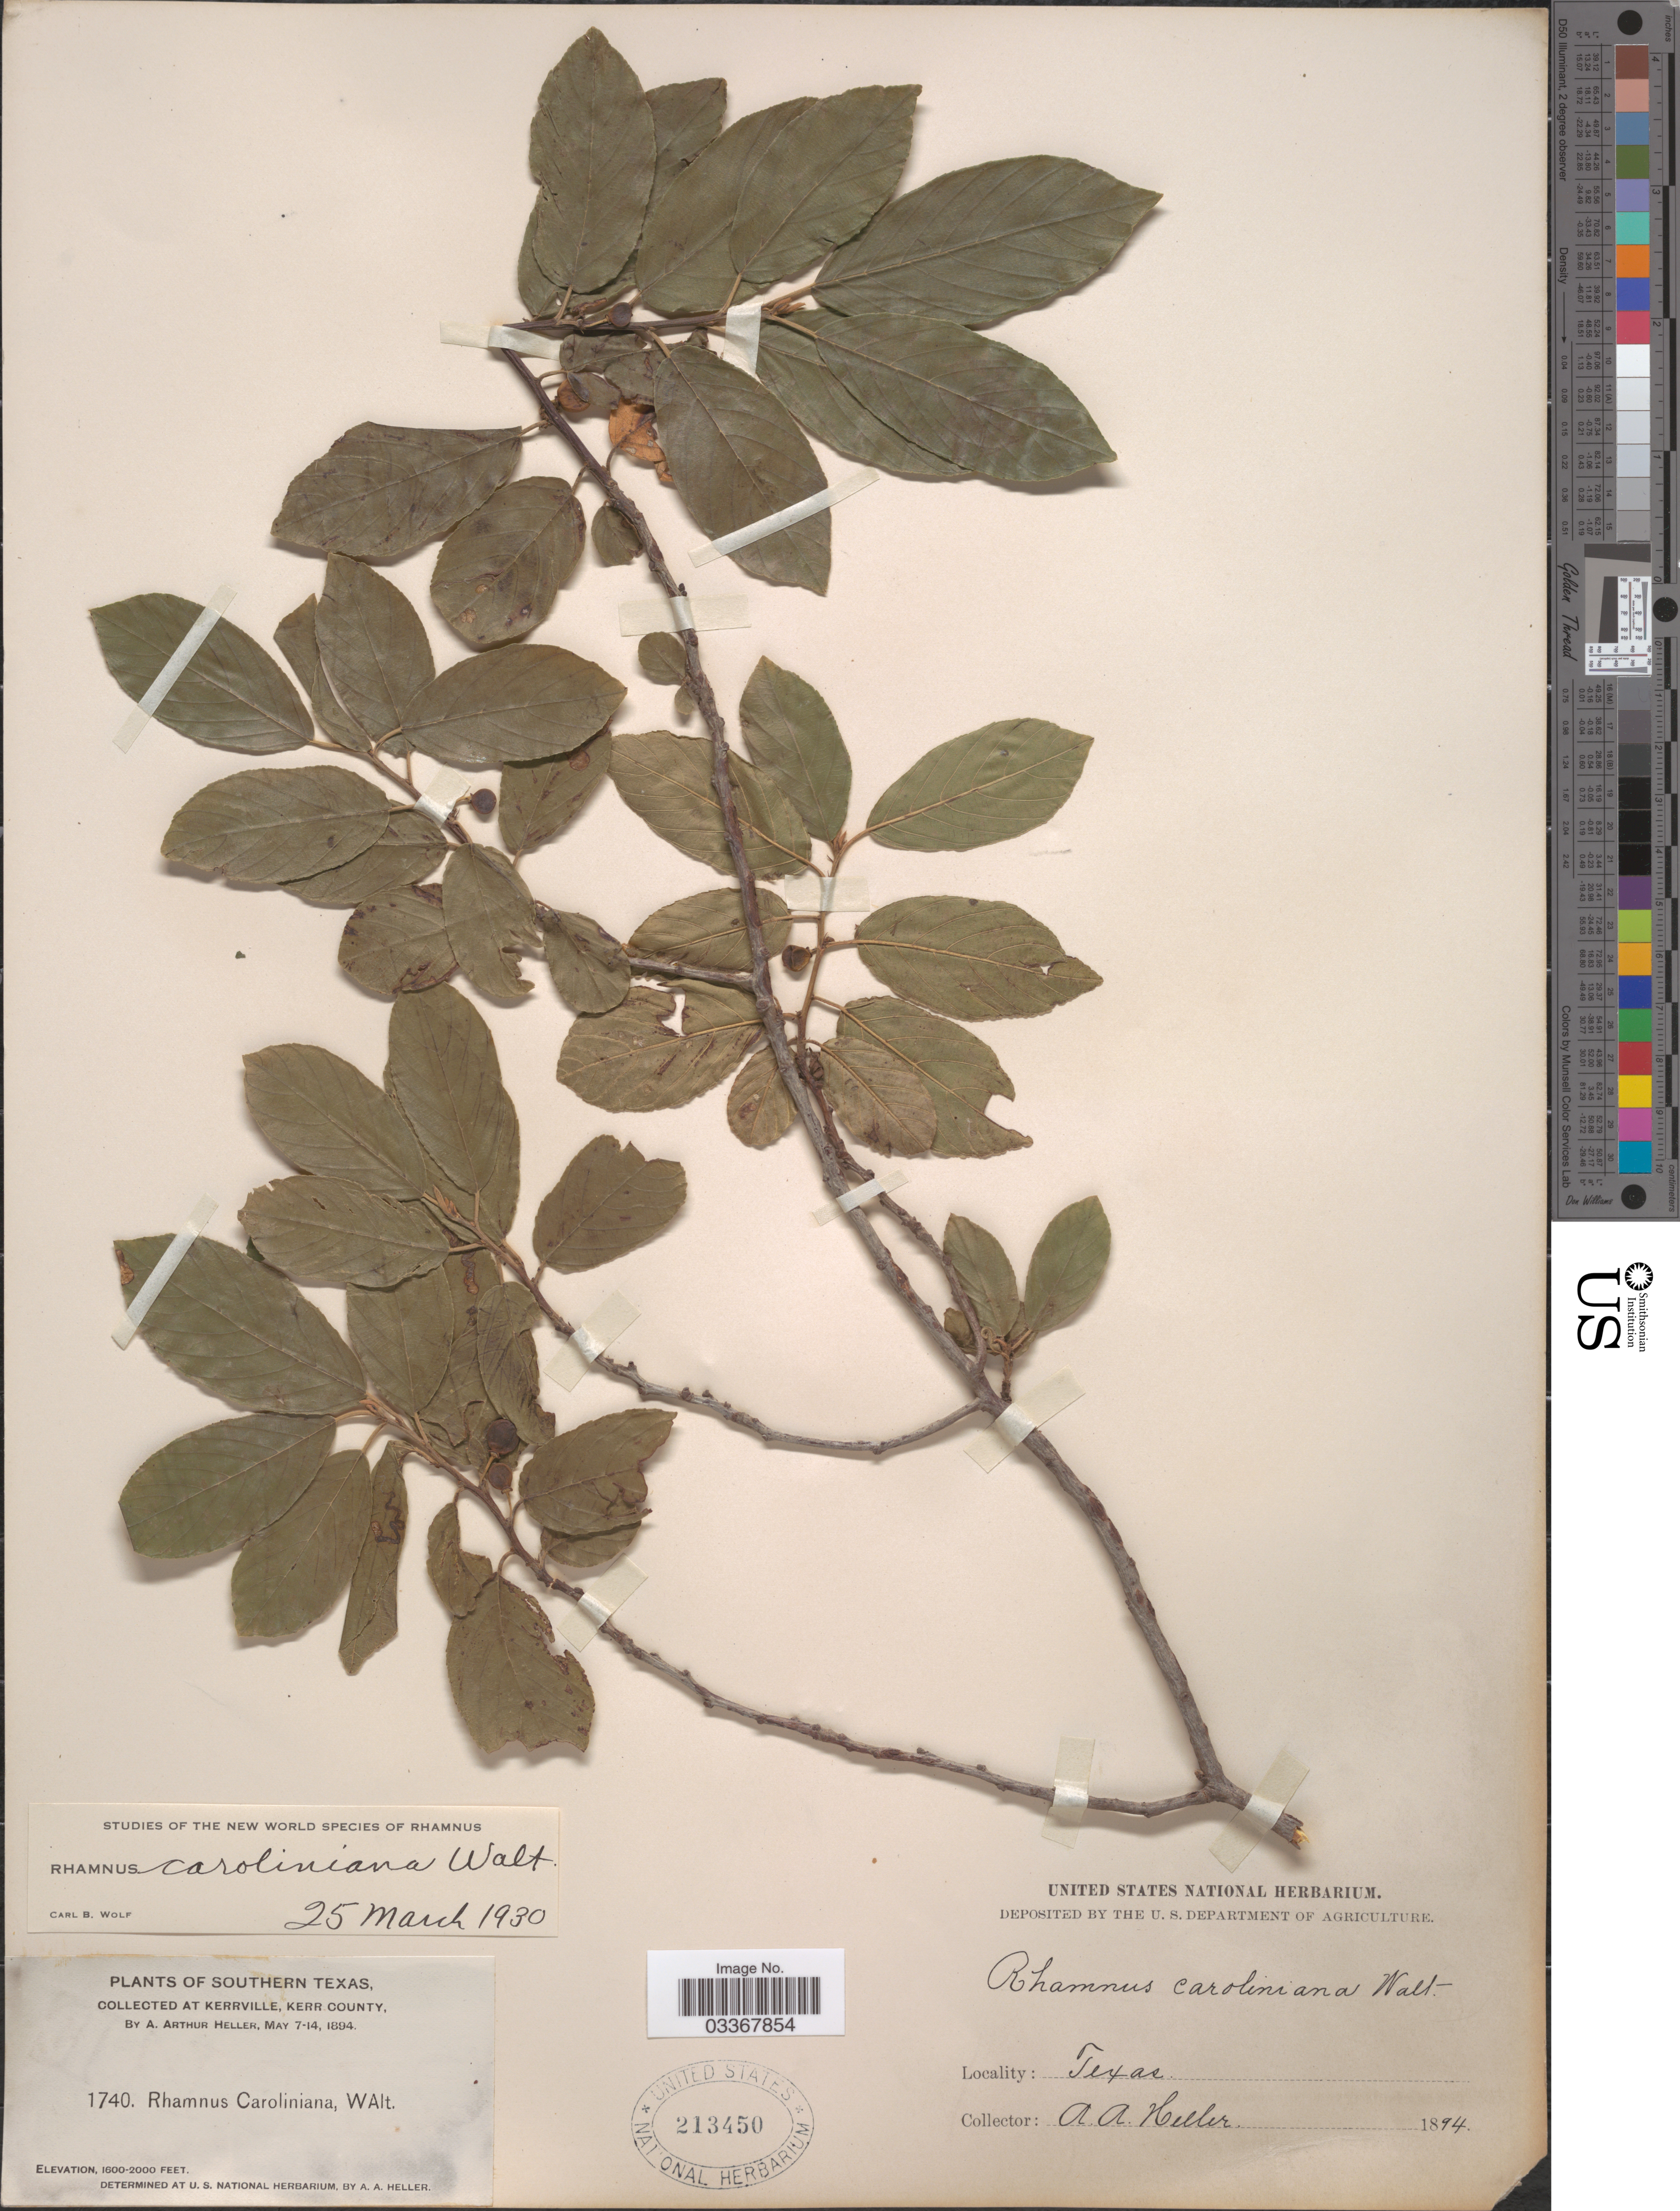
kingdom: Plantae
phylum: Tracheophyta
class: Magnoliopsida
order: Rosales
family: Rhamnaceae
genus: Frangula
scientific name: Frangula caroliniana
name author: (Walter) A. Gray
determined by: Strong, Mark T., (BOT), Smithsonian Institution - National Museum of Natural History (UNITED STATES)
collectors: A. A. Heller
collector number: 1740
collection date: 1894-05-07/1894-05-14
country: United States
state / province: Texas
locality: Southern Texas, at Kerrville, Kerr County.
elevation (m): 488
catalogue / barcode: US 213450